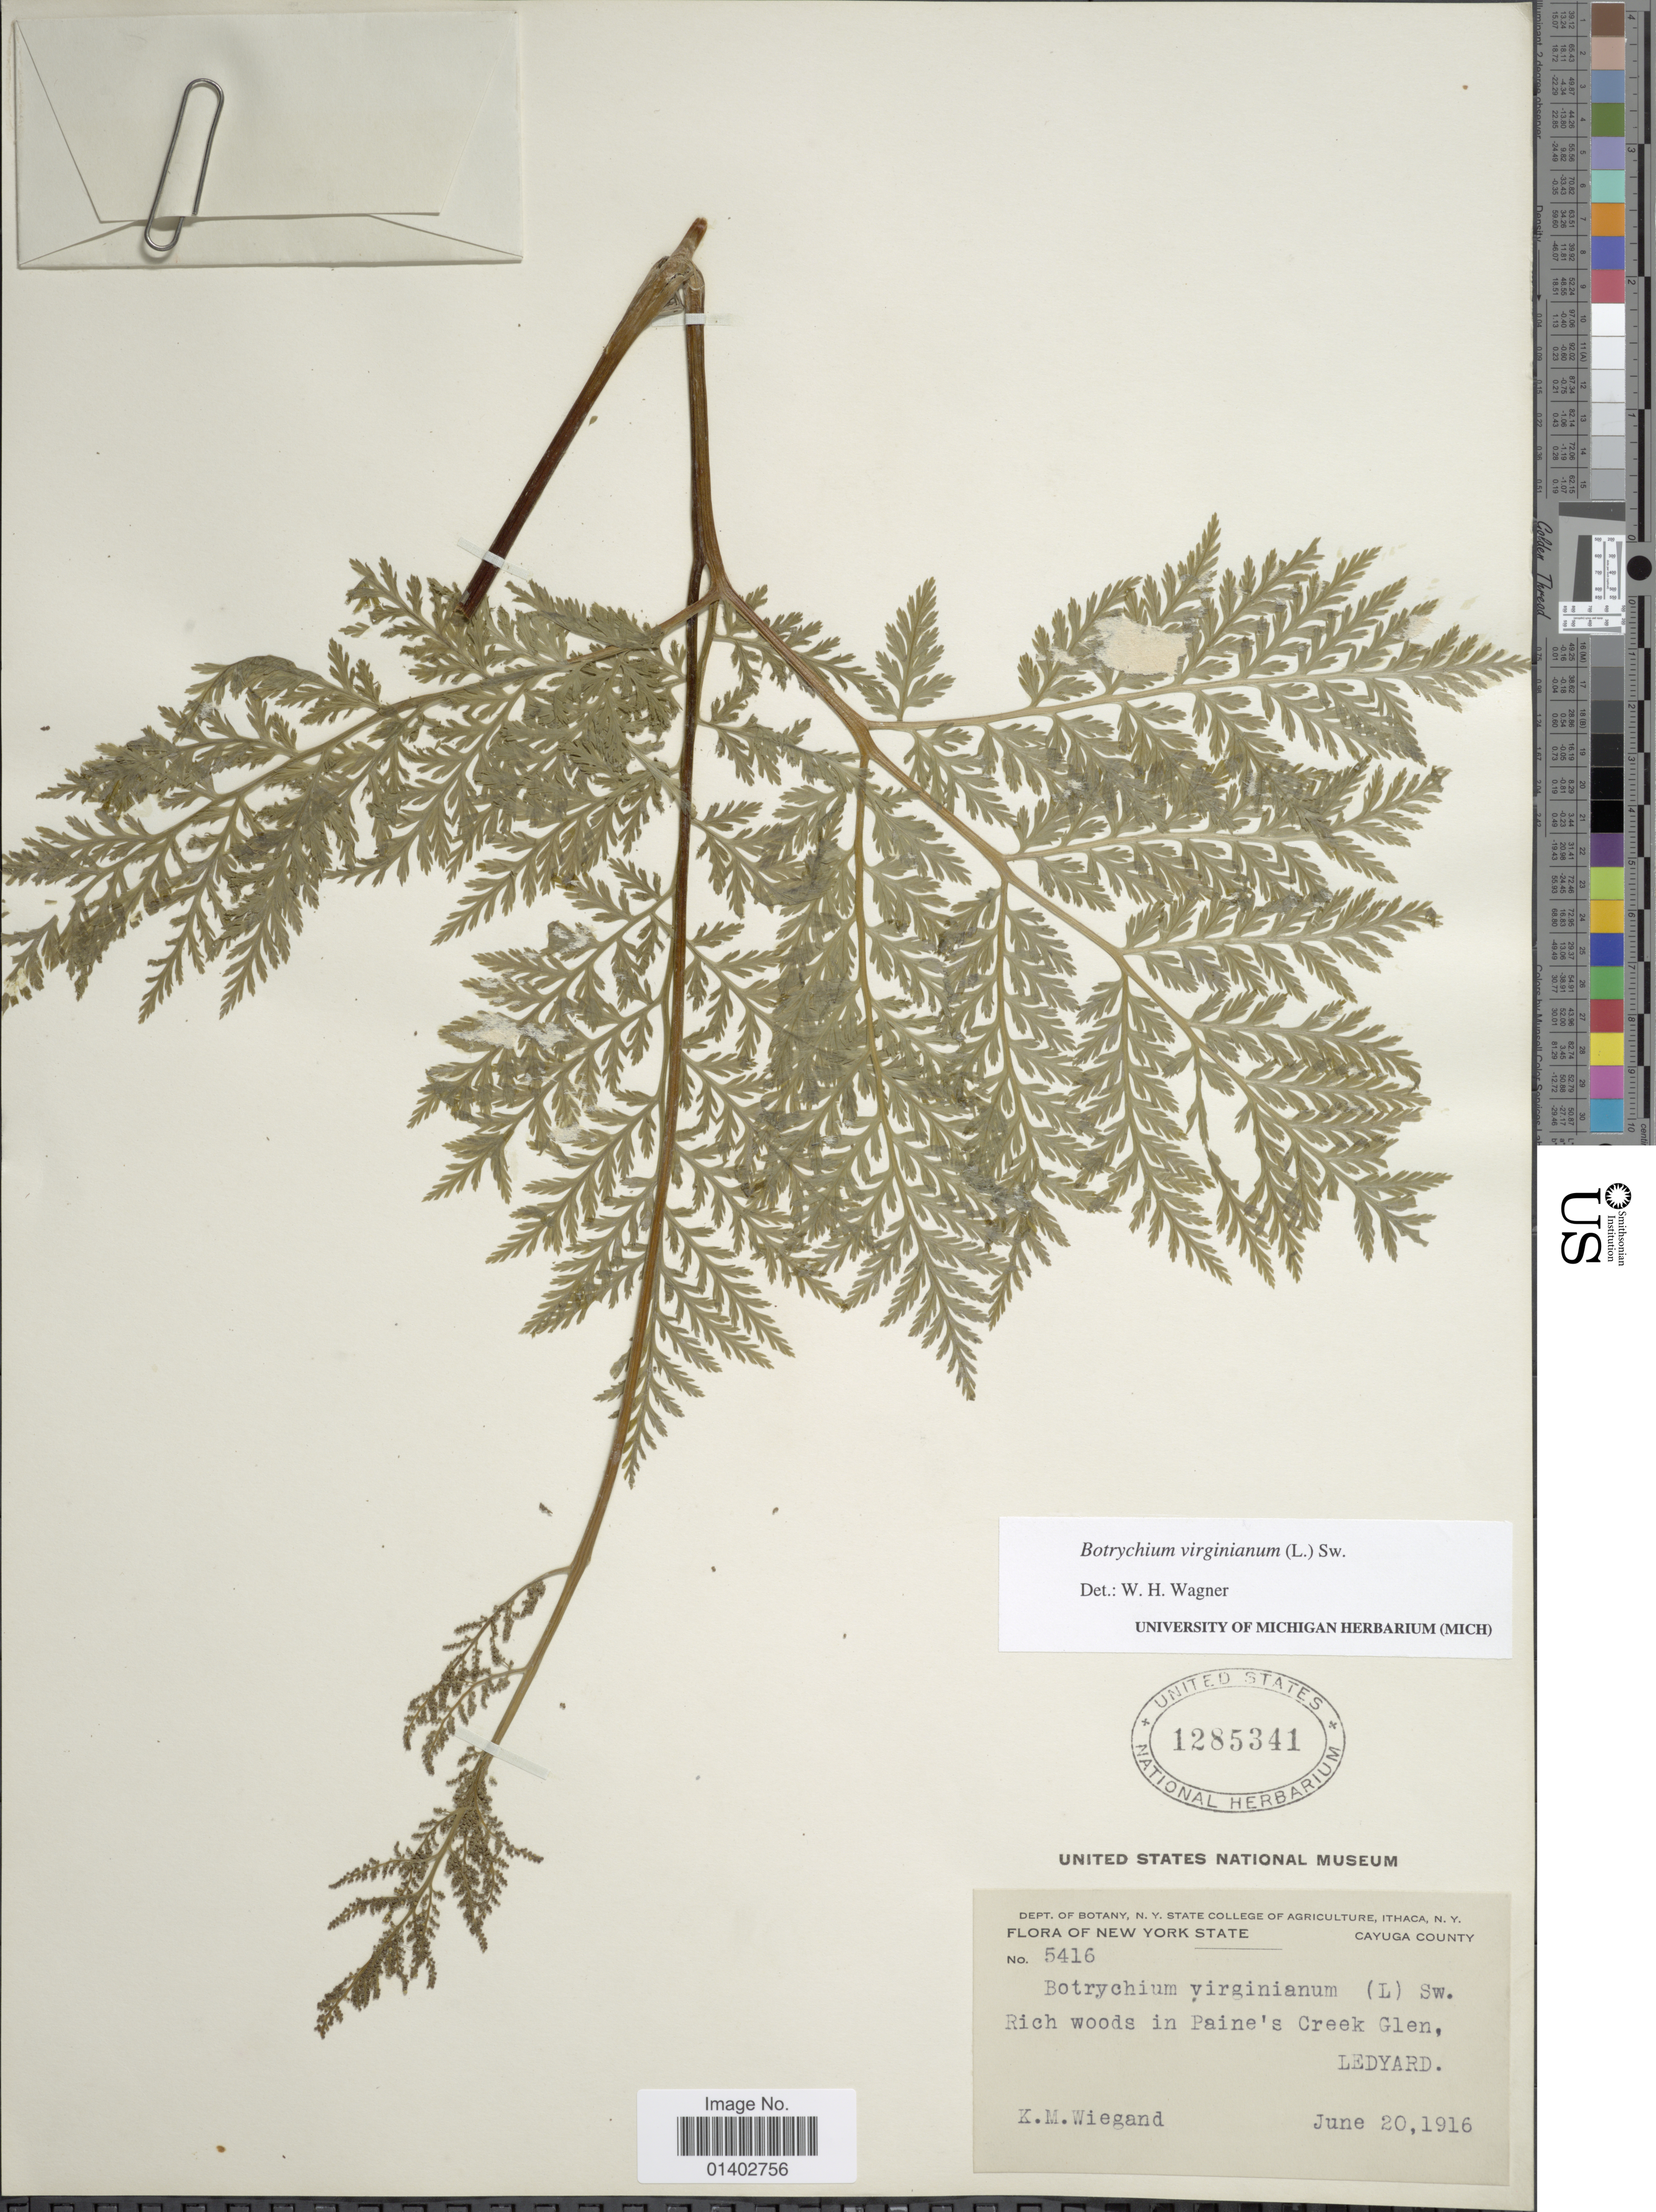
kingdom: Plantae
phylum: Tracheophyta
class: Polypodiopsida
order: Ophioglossales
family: Ophioglossaceae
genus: Botrychium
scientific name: Botrychium virginianum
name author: (L.) Sw.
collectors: K. M. Wiegand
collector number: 5416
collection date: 1916-06-20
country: United States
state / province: New York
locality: New York State, Cayuga County, Rich woods in Paine's Creek Glen, Ledyard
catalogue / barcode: US 1285341